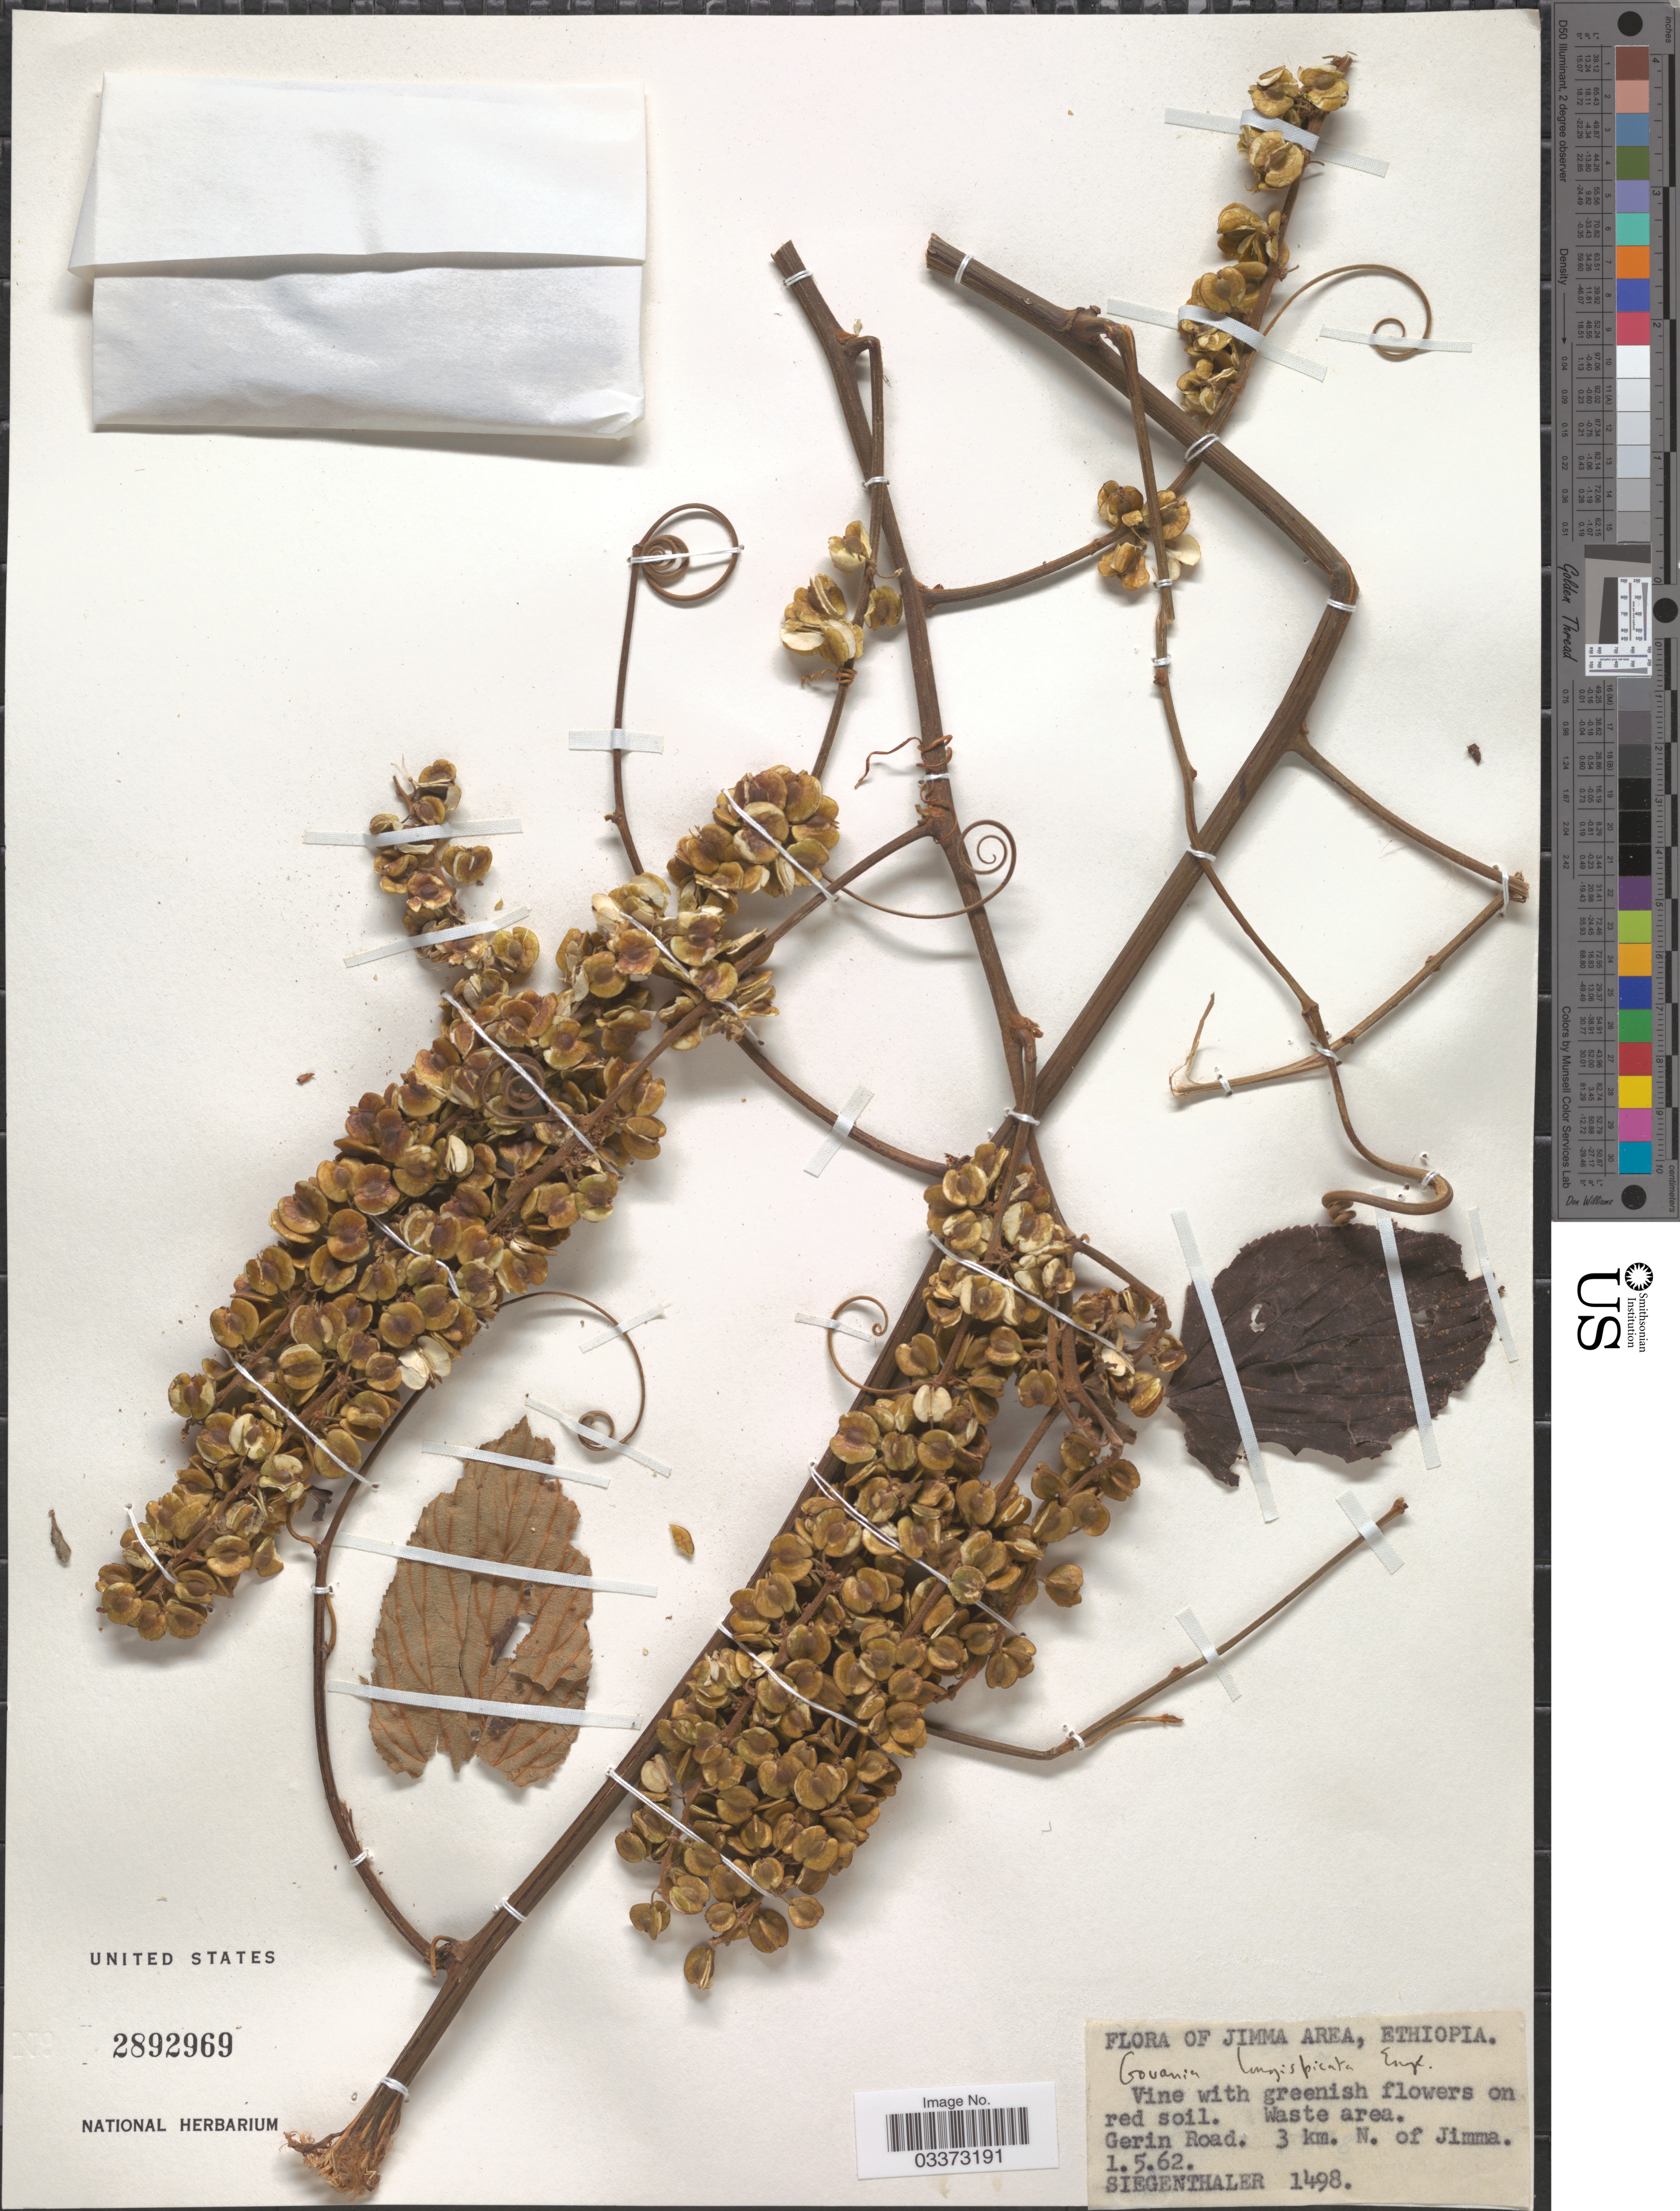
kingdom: Plantae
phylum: Tracheophyta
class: Magnoliopsida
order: Rosales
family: Rhamnaceae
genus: Gouania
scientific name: Gouania longispicata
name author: Engl.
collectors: Siegenthaler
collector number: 1498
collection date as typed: Transcribed d/m/y: 1/5/62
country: Ethiopia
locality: Jimma Area. Waste area. Gerin Road. 3 km. N. of Jimma.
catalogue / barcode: US 2892969